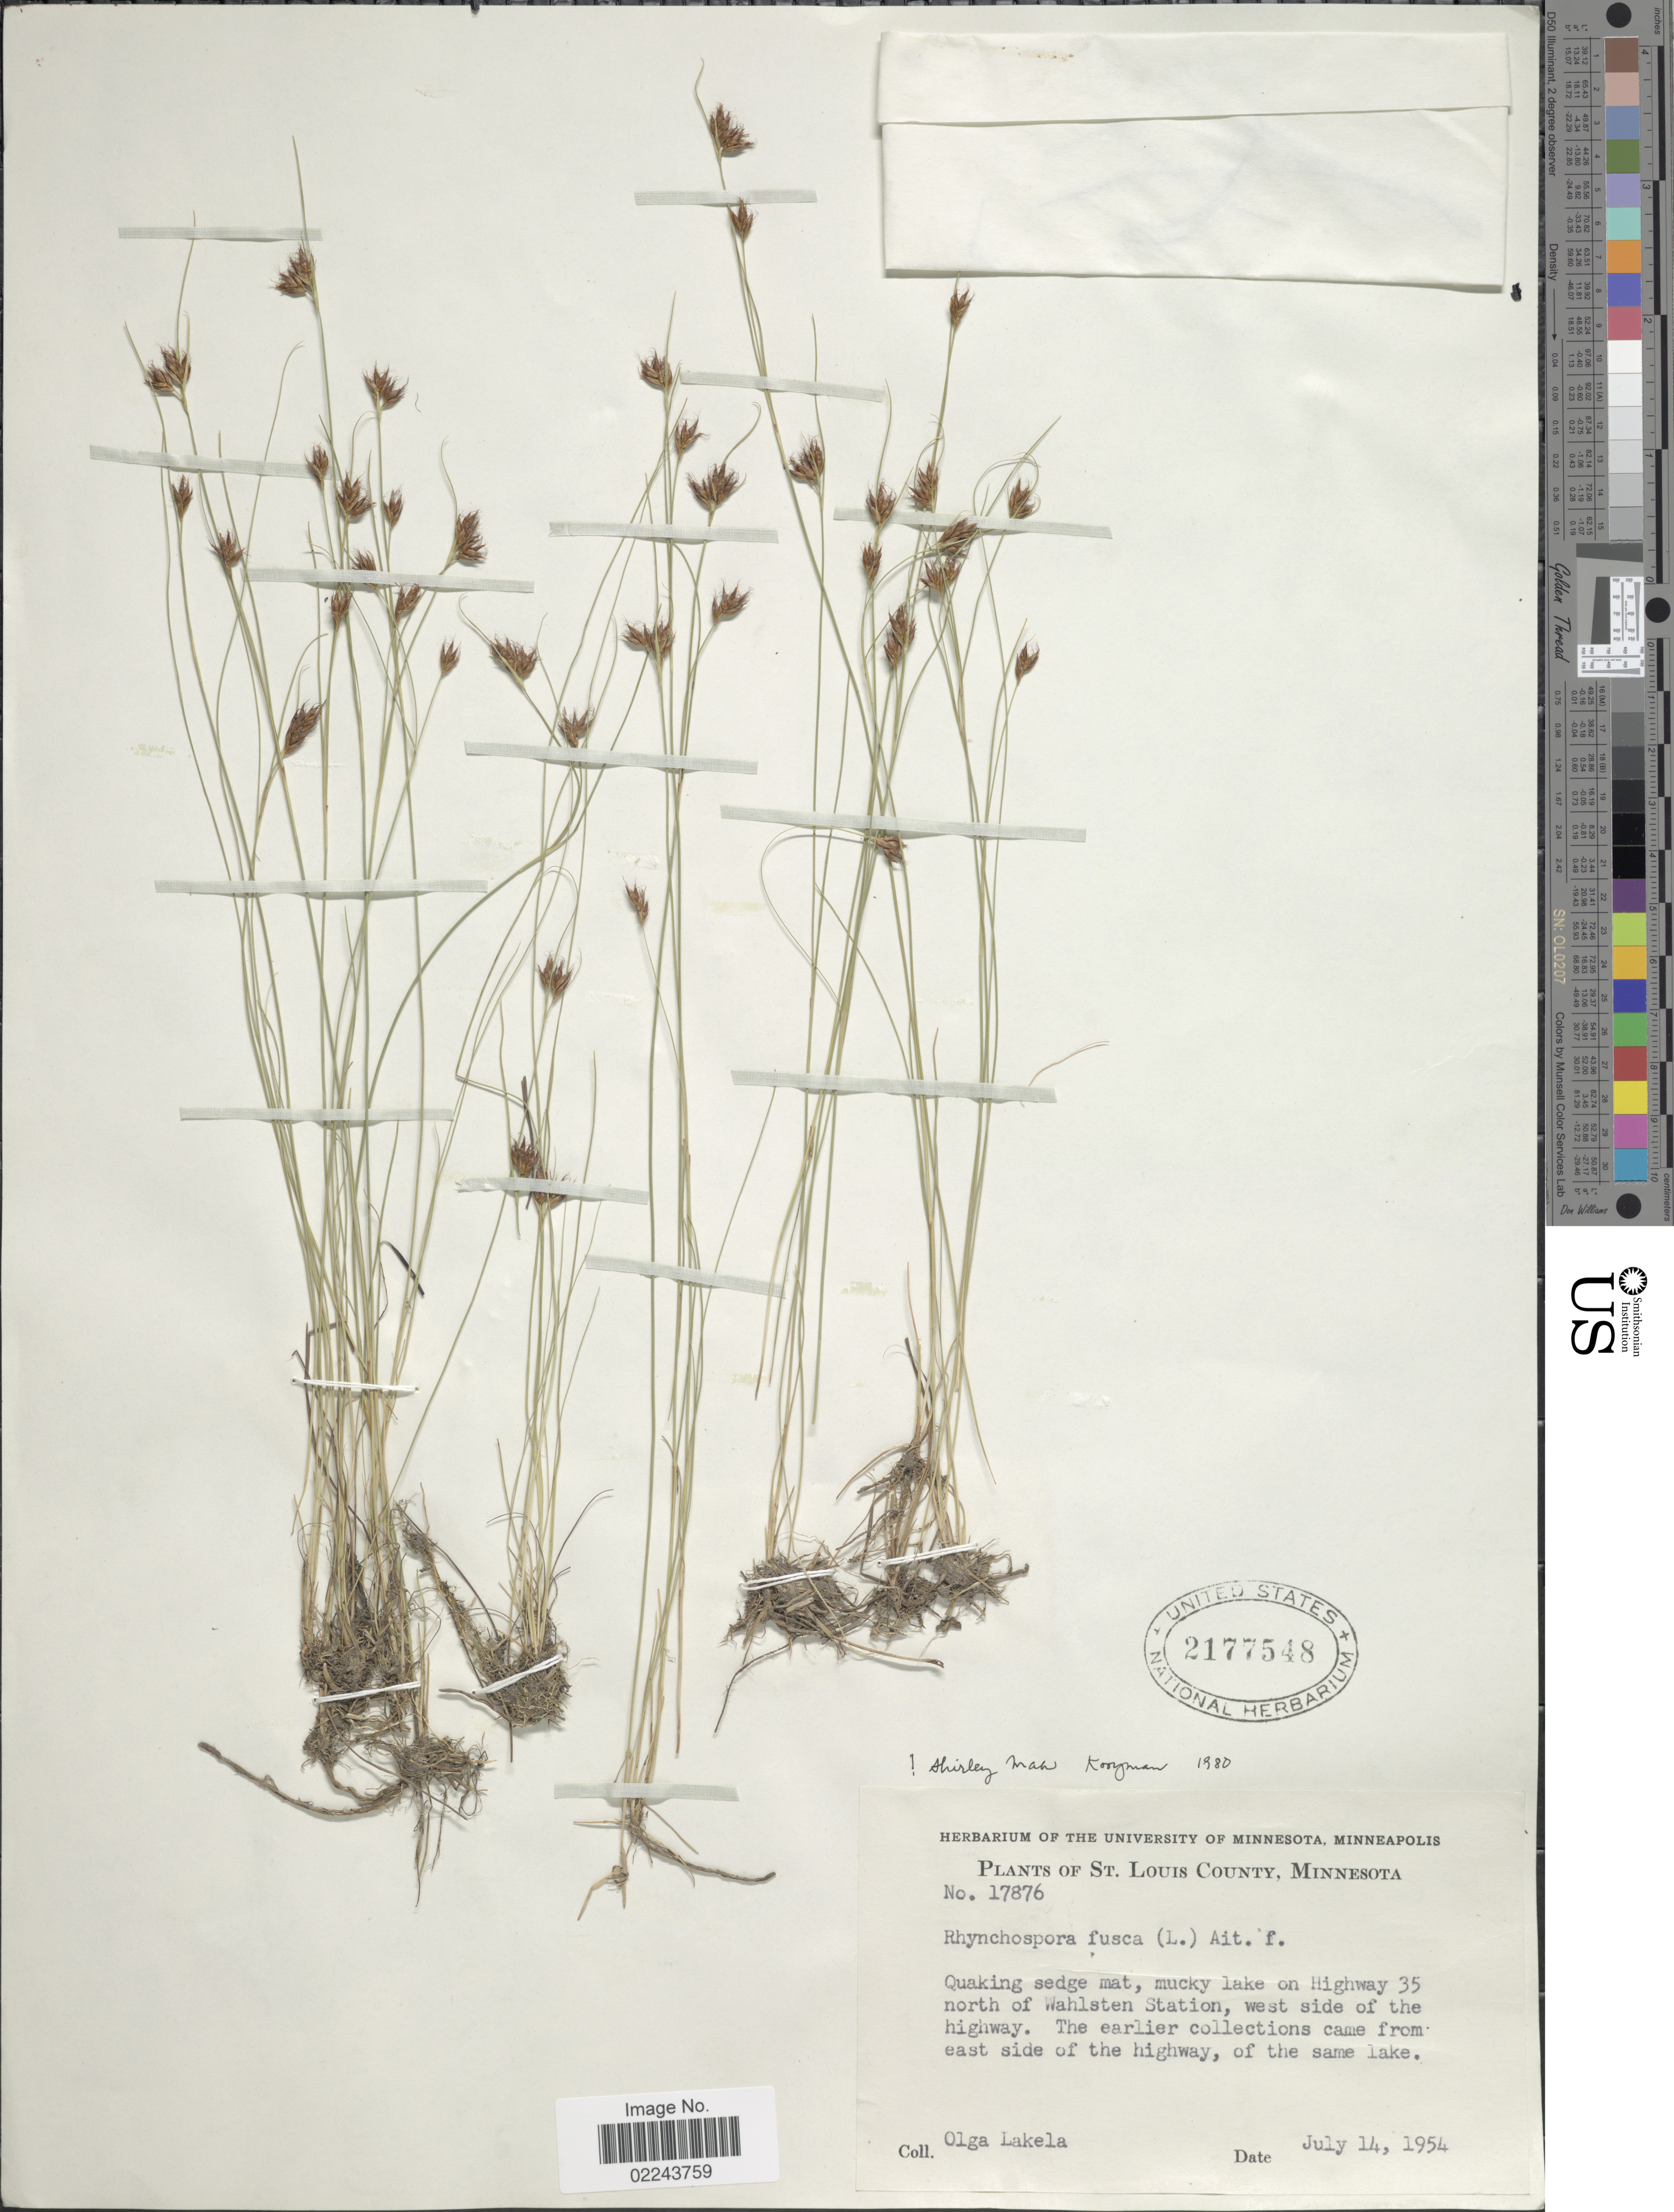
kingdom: Plantae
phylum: Tracheophyta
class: Liliopsida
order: Poales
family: Cyperaceae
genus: Rhynchospora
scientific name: Rhynchospora fusca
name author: (L.) W.T. Aiton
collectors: O. K. Lakela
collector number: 17876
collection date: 1954-07-14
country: United States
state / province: Minnesota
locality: St. Louis County, Highway 35 morth of Wahlsten Station, west side of the highway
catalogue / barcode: US 2177548